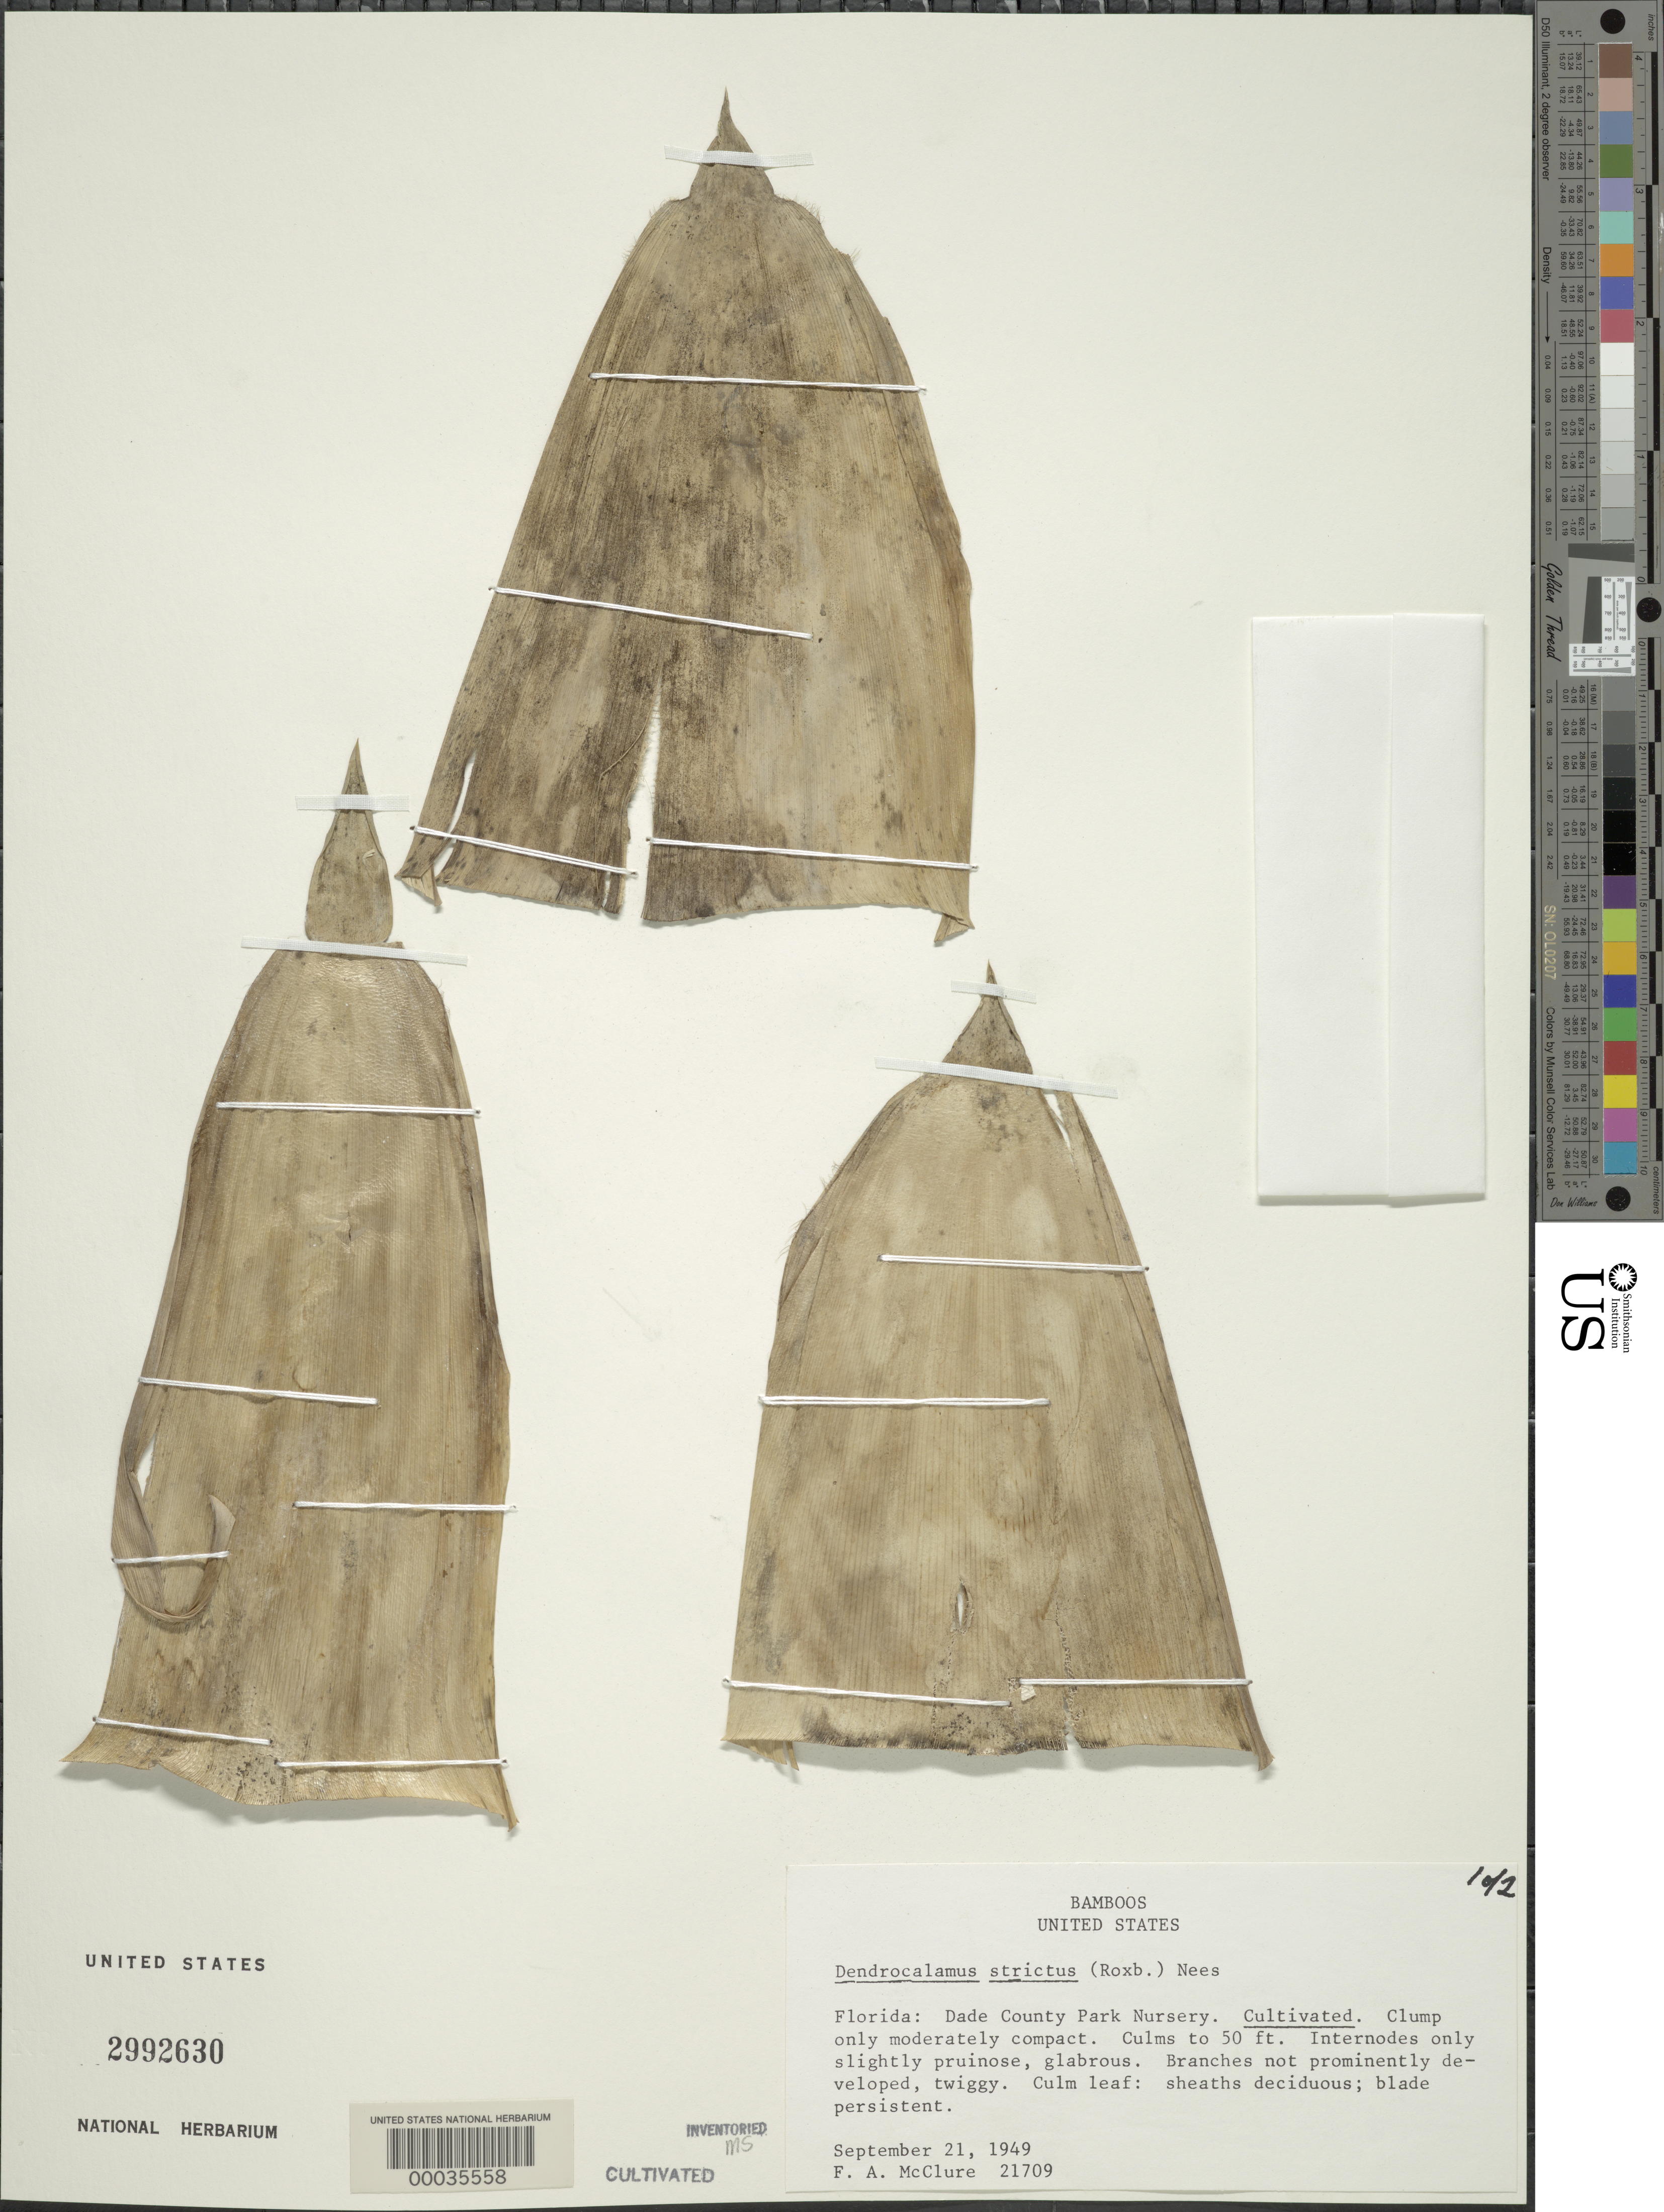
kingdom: Plantae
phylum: Tracheophyta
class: Liliopsida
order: Poales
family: Poaceae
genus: Dendrocalamus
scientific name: Dendrocalamus strictus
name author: (Roxb.) Nees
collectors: F. A. McClure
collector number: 21709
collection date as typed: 21 Sep 1949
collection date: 1949-09-21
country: United States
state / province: Florida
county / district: Dade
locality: Dade county park nursery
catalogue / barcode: US 2992630